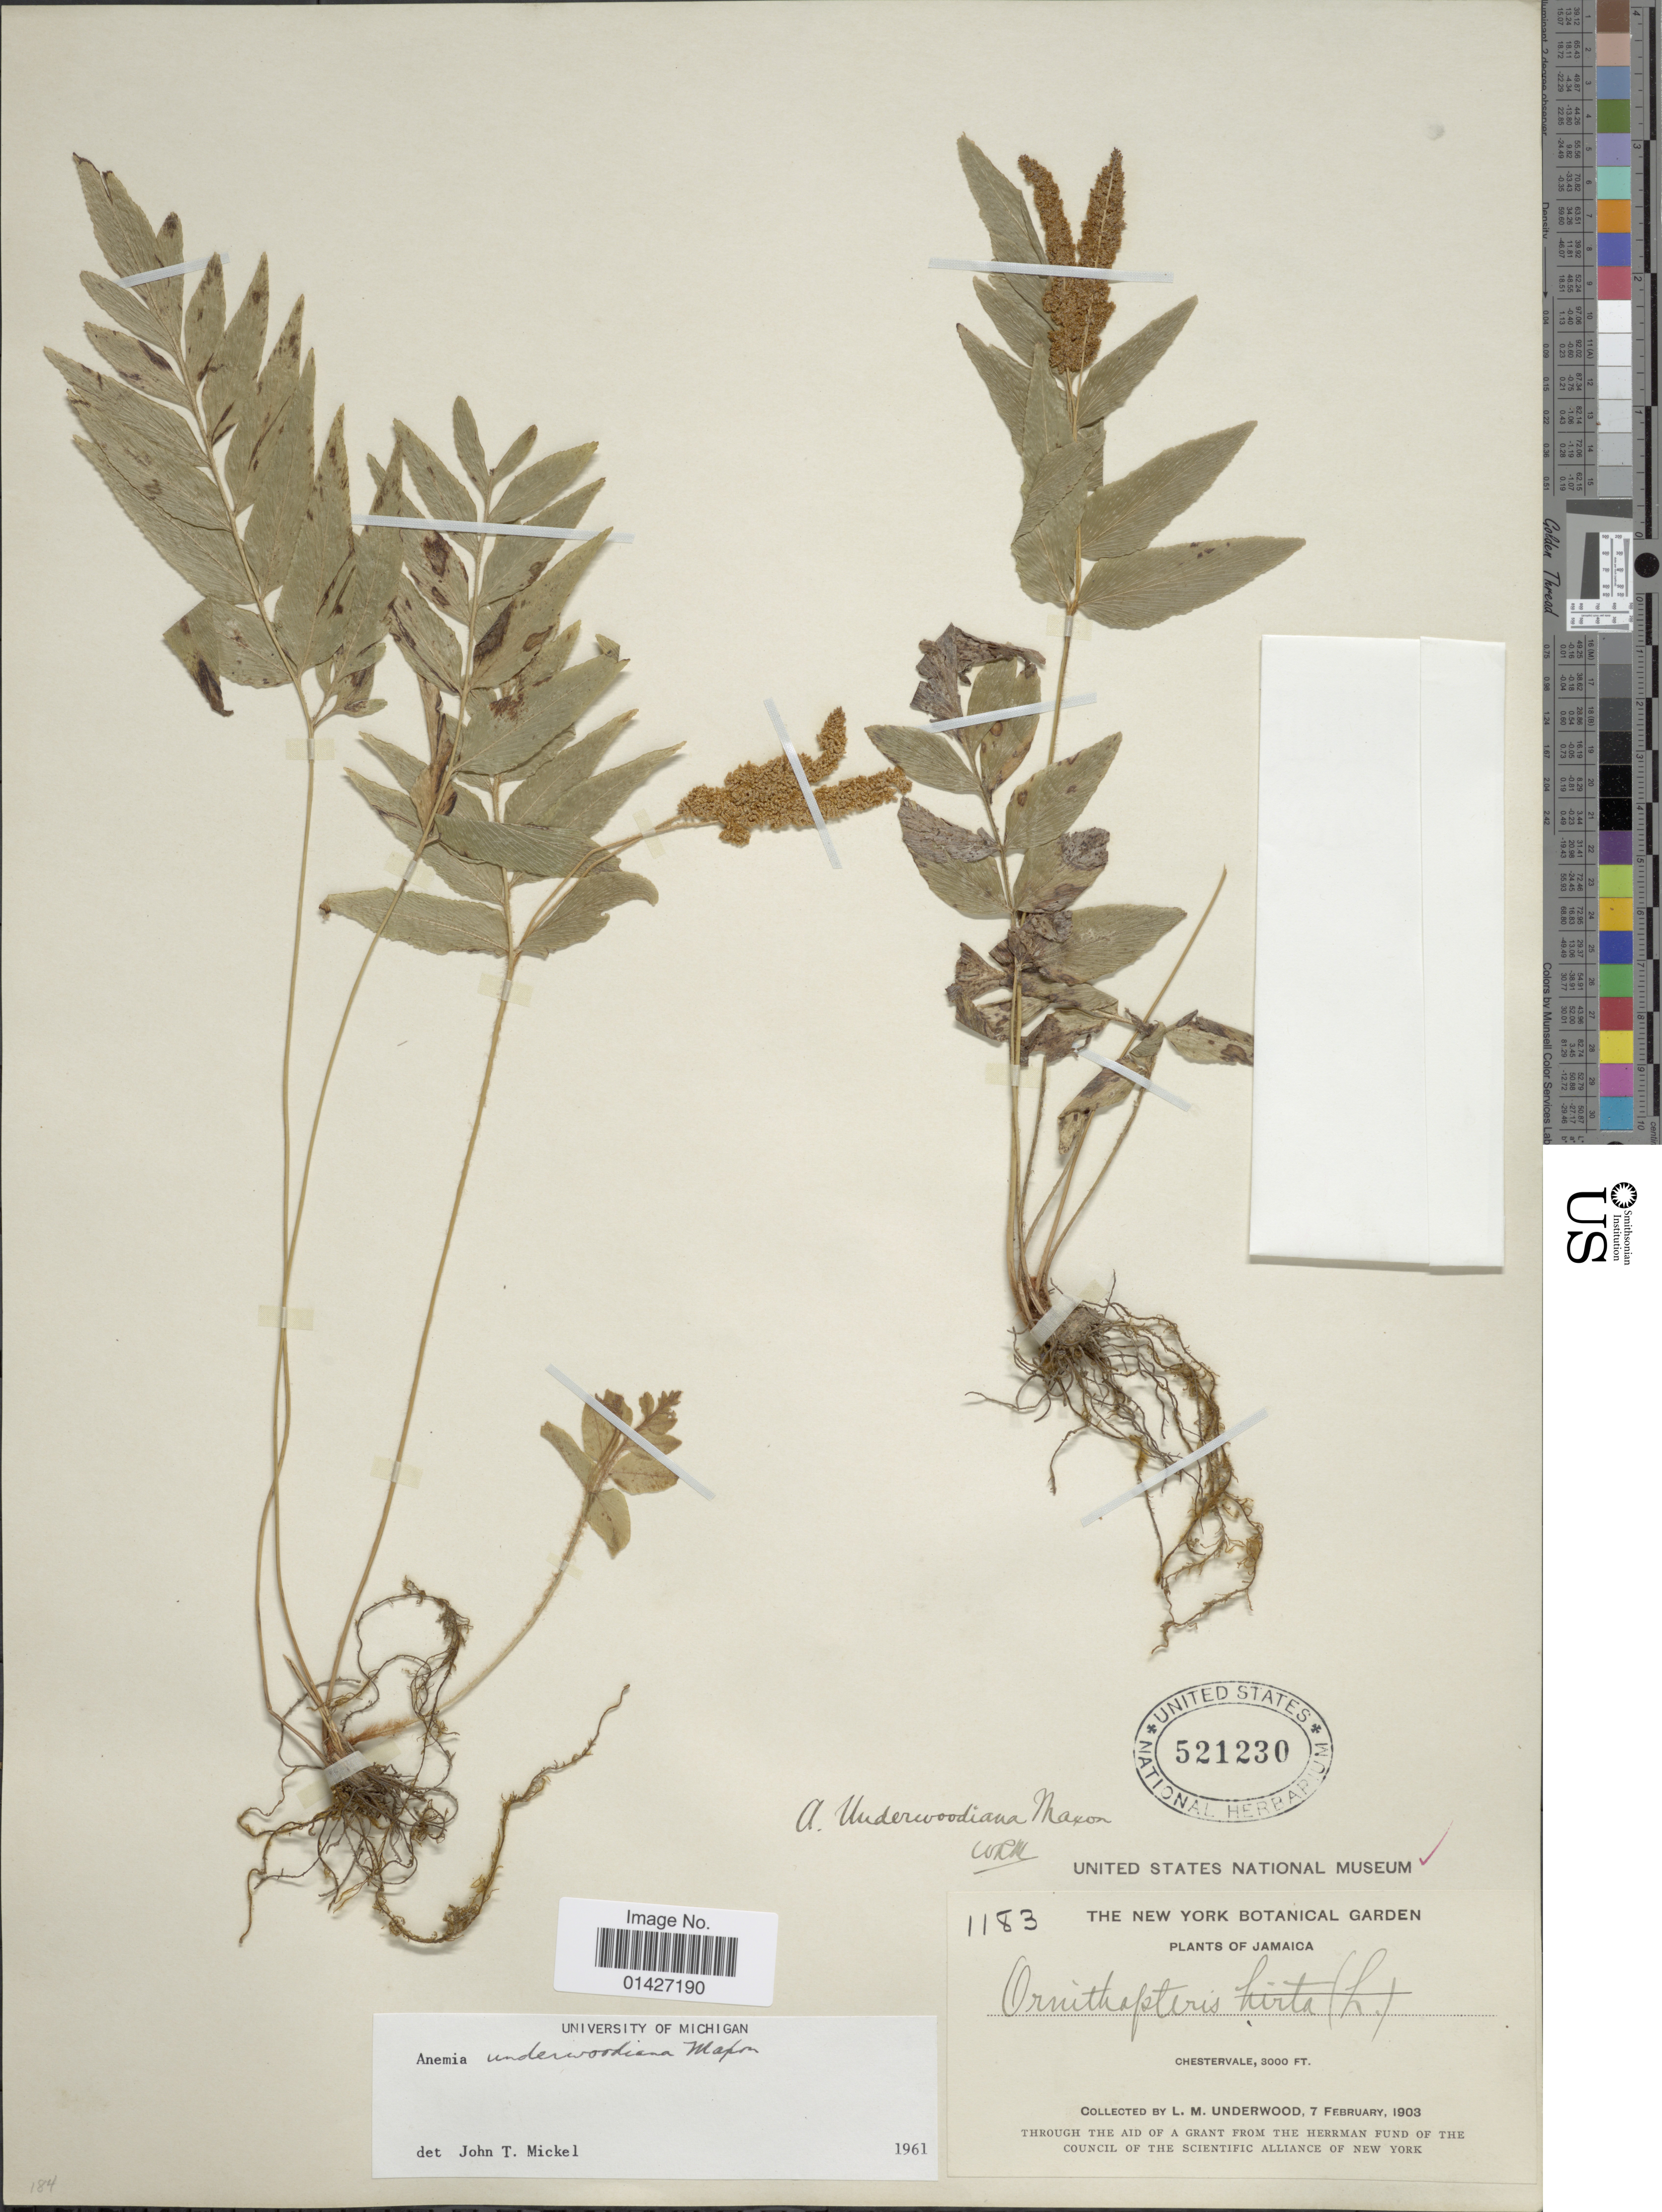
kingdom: Plantae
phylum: Tracheophyta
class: Polypodiopsida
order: Schizaeales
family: Anemiaceae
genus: Anemia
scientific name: Anemia underwoodiana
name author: Maxon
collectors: L. M. Underwood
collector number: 1183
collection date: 1903-02-07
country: Jamaica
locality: Chestervale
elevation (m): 914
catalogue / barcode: US 521230